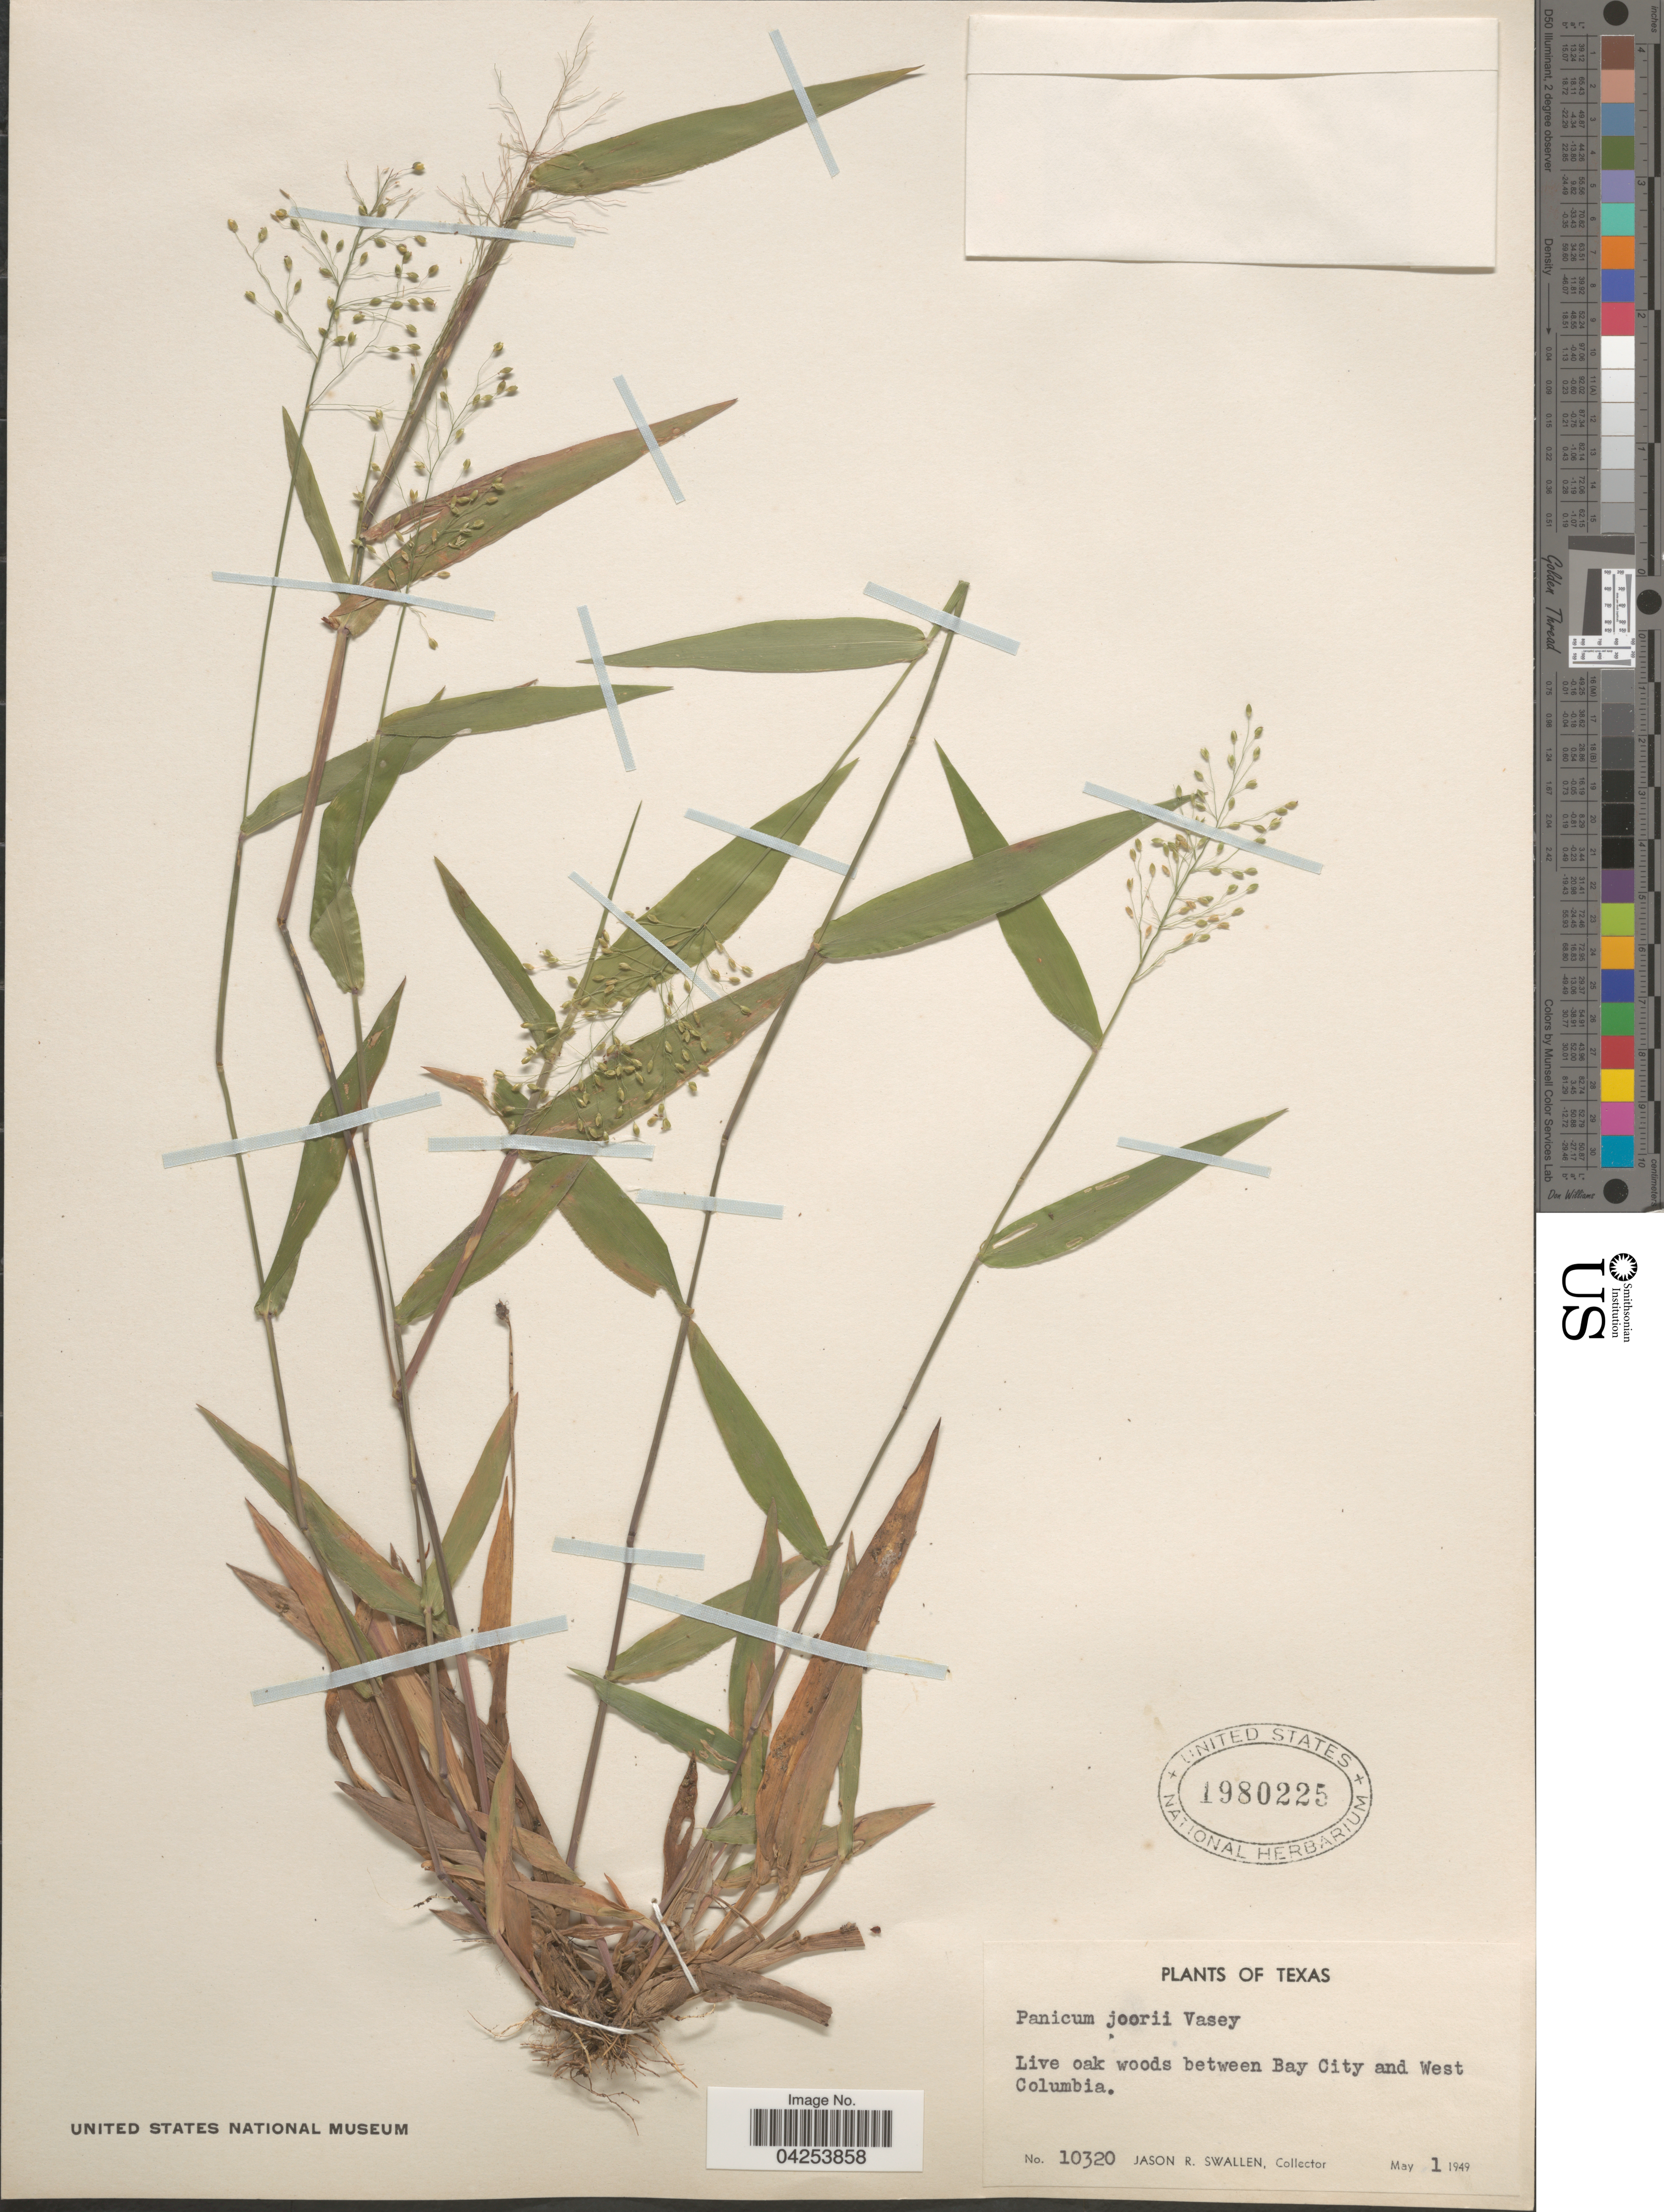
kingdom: Plantae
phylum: Tracheophyta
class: Liliopsida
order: Poales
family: Poaceae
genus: Dichanthelium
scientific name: Dichanthelium commutatum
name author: (Schult.) Gould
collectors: J. R. Swallen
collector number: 10320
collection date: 1949-05-01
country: United States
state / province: Texas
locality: Live oak woods between Bay City and West Columbia.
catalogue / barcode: US 1980225